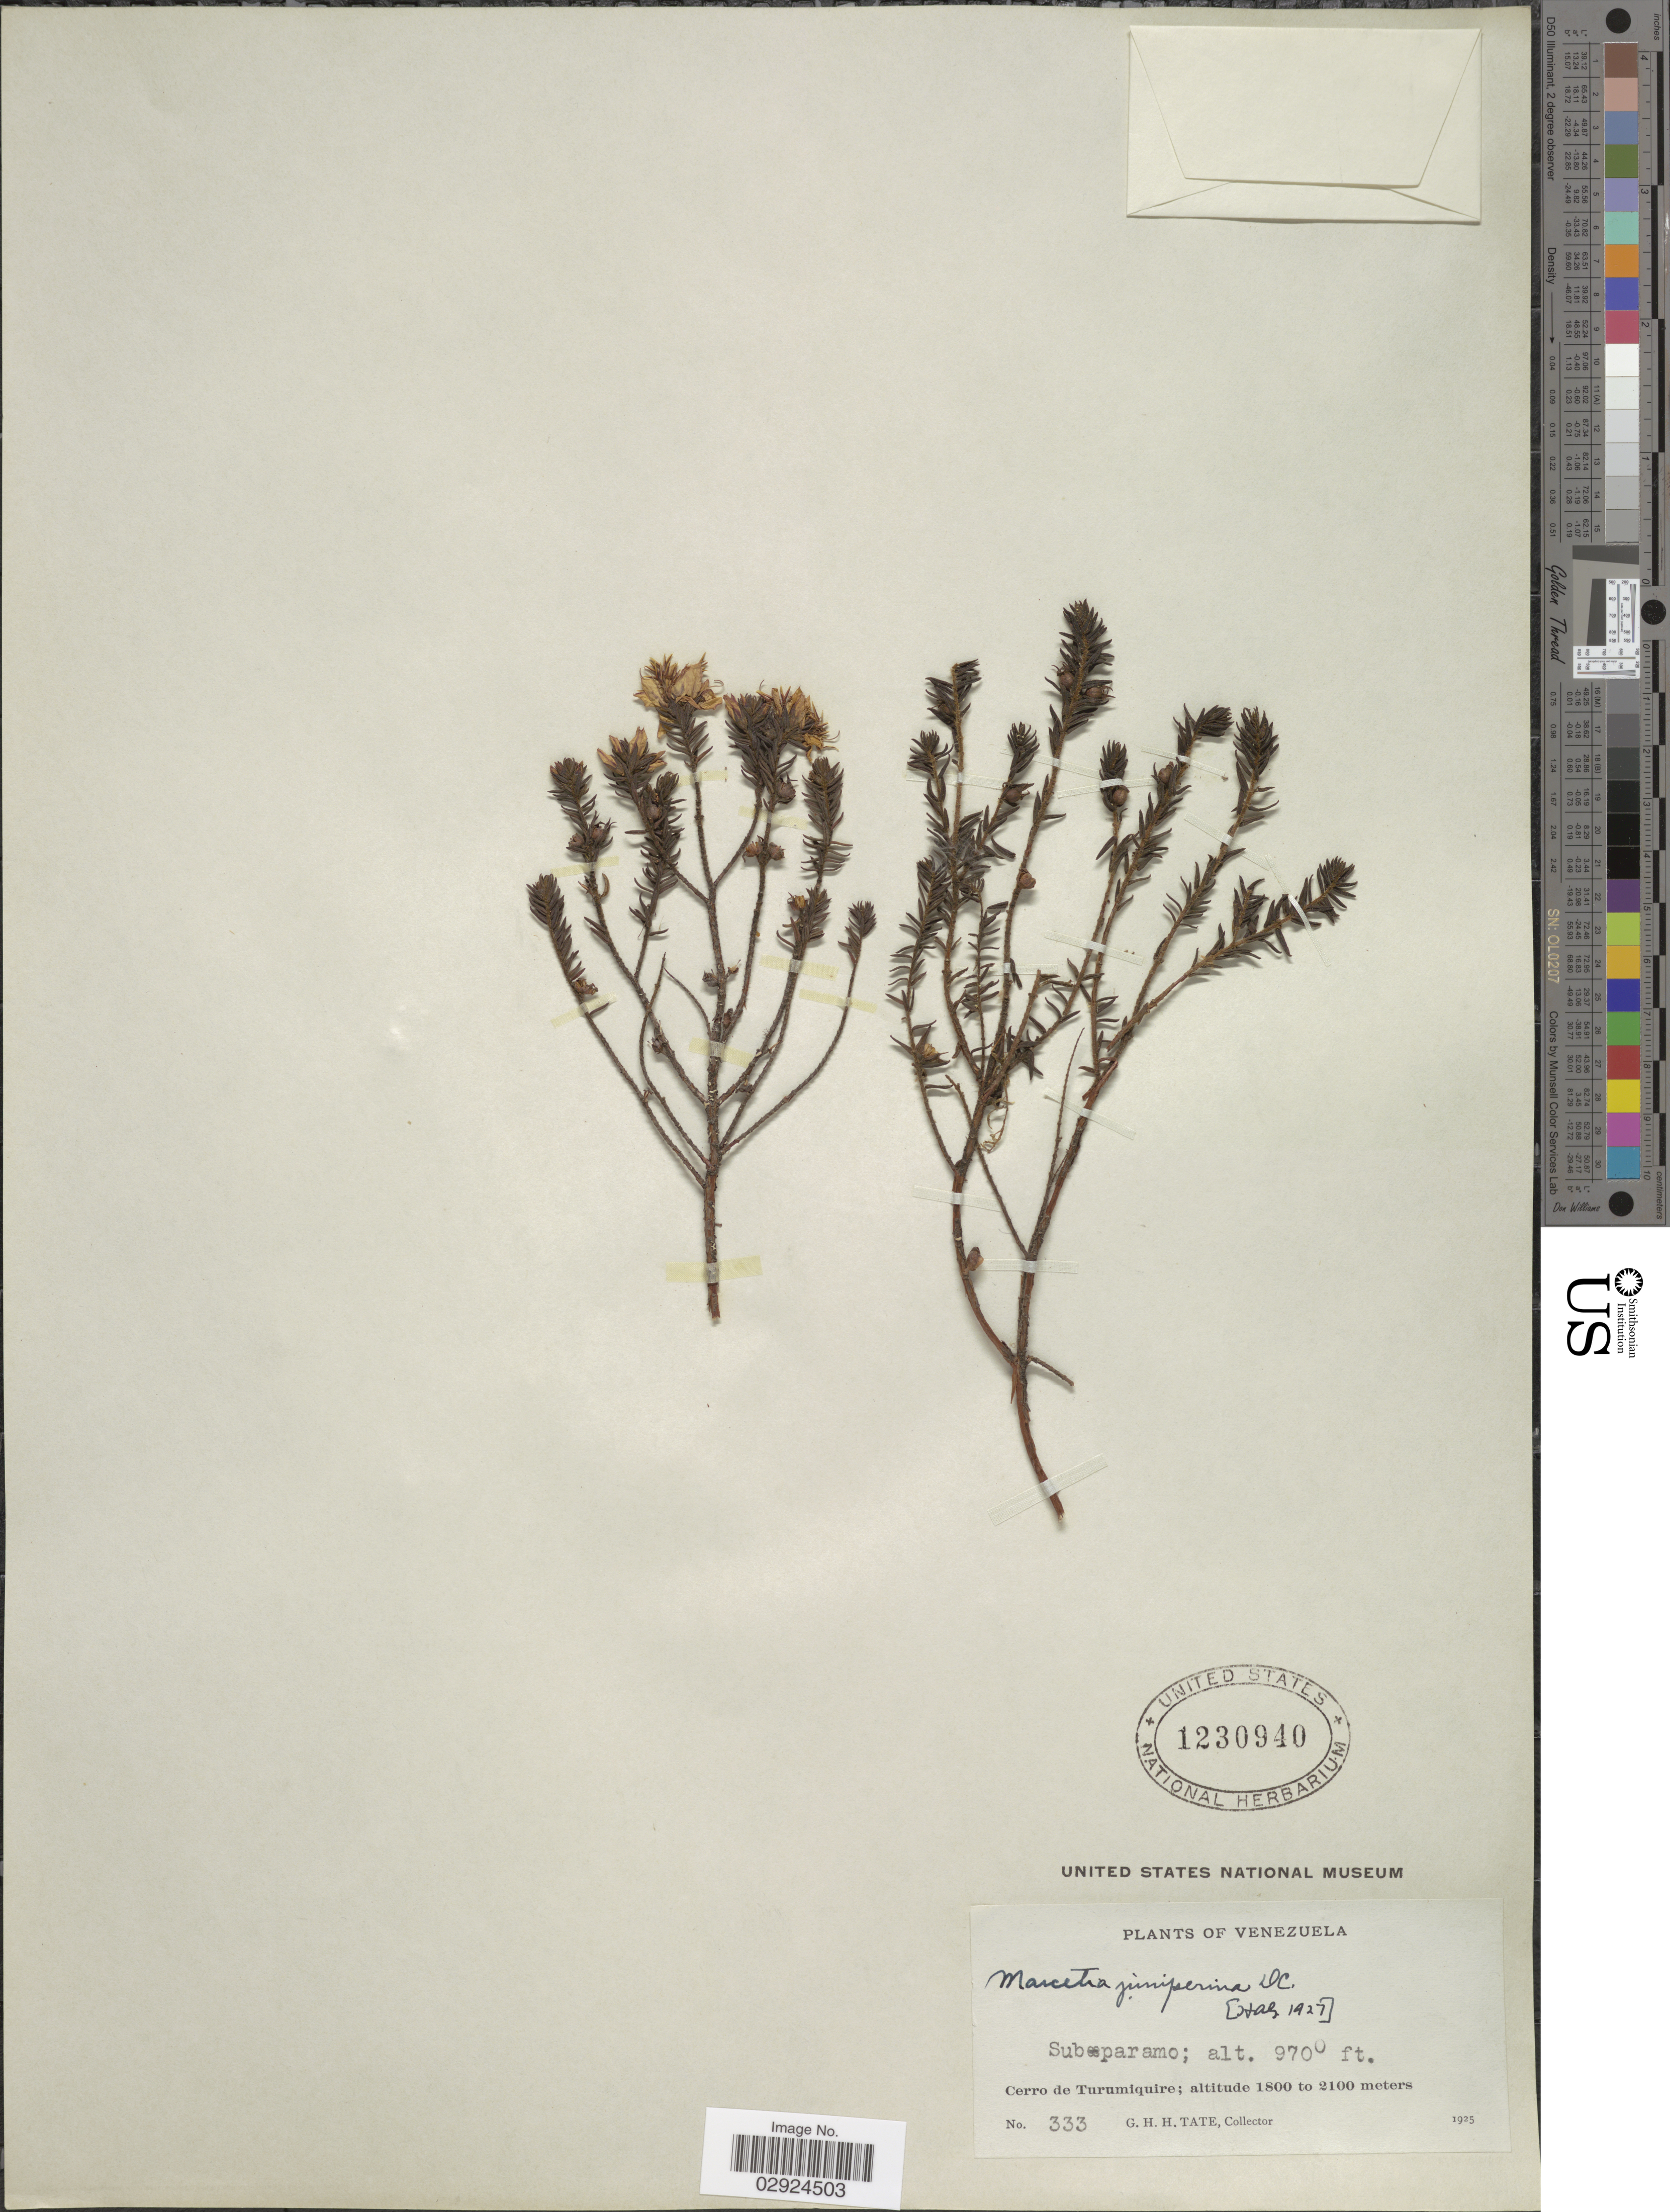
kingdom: Plantae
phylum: Tracheophyta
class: Magnoliopsida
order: Myrtales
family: Melastomataceae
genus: Marcetia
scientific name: Marcetia taxifolia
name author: (A. St.-Hil.) DC.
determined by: Nunes da Silva, Diego, (RB), Jardim Botanico do Rio de Janeiro - Herbario (BRAZIL)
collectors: G. H. H.Tate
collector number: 333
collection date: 1925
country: Venezuela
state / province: Sucre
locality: Cerro de Turumiquire.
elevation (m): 2957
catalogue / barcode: US 1230940